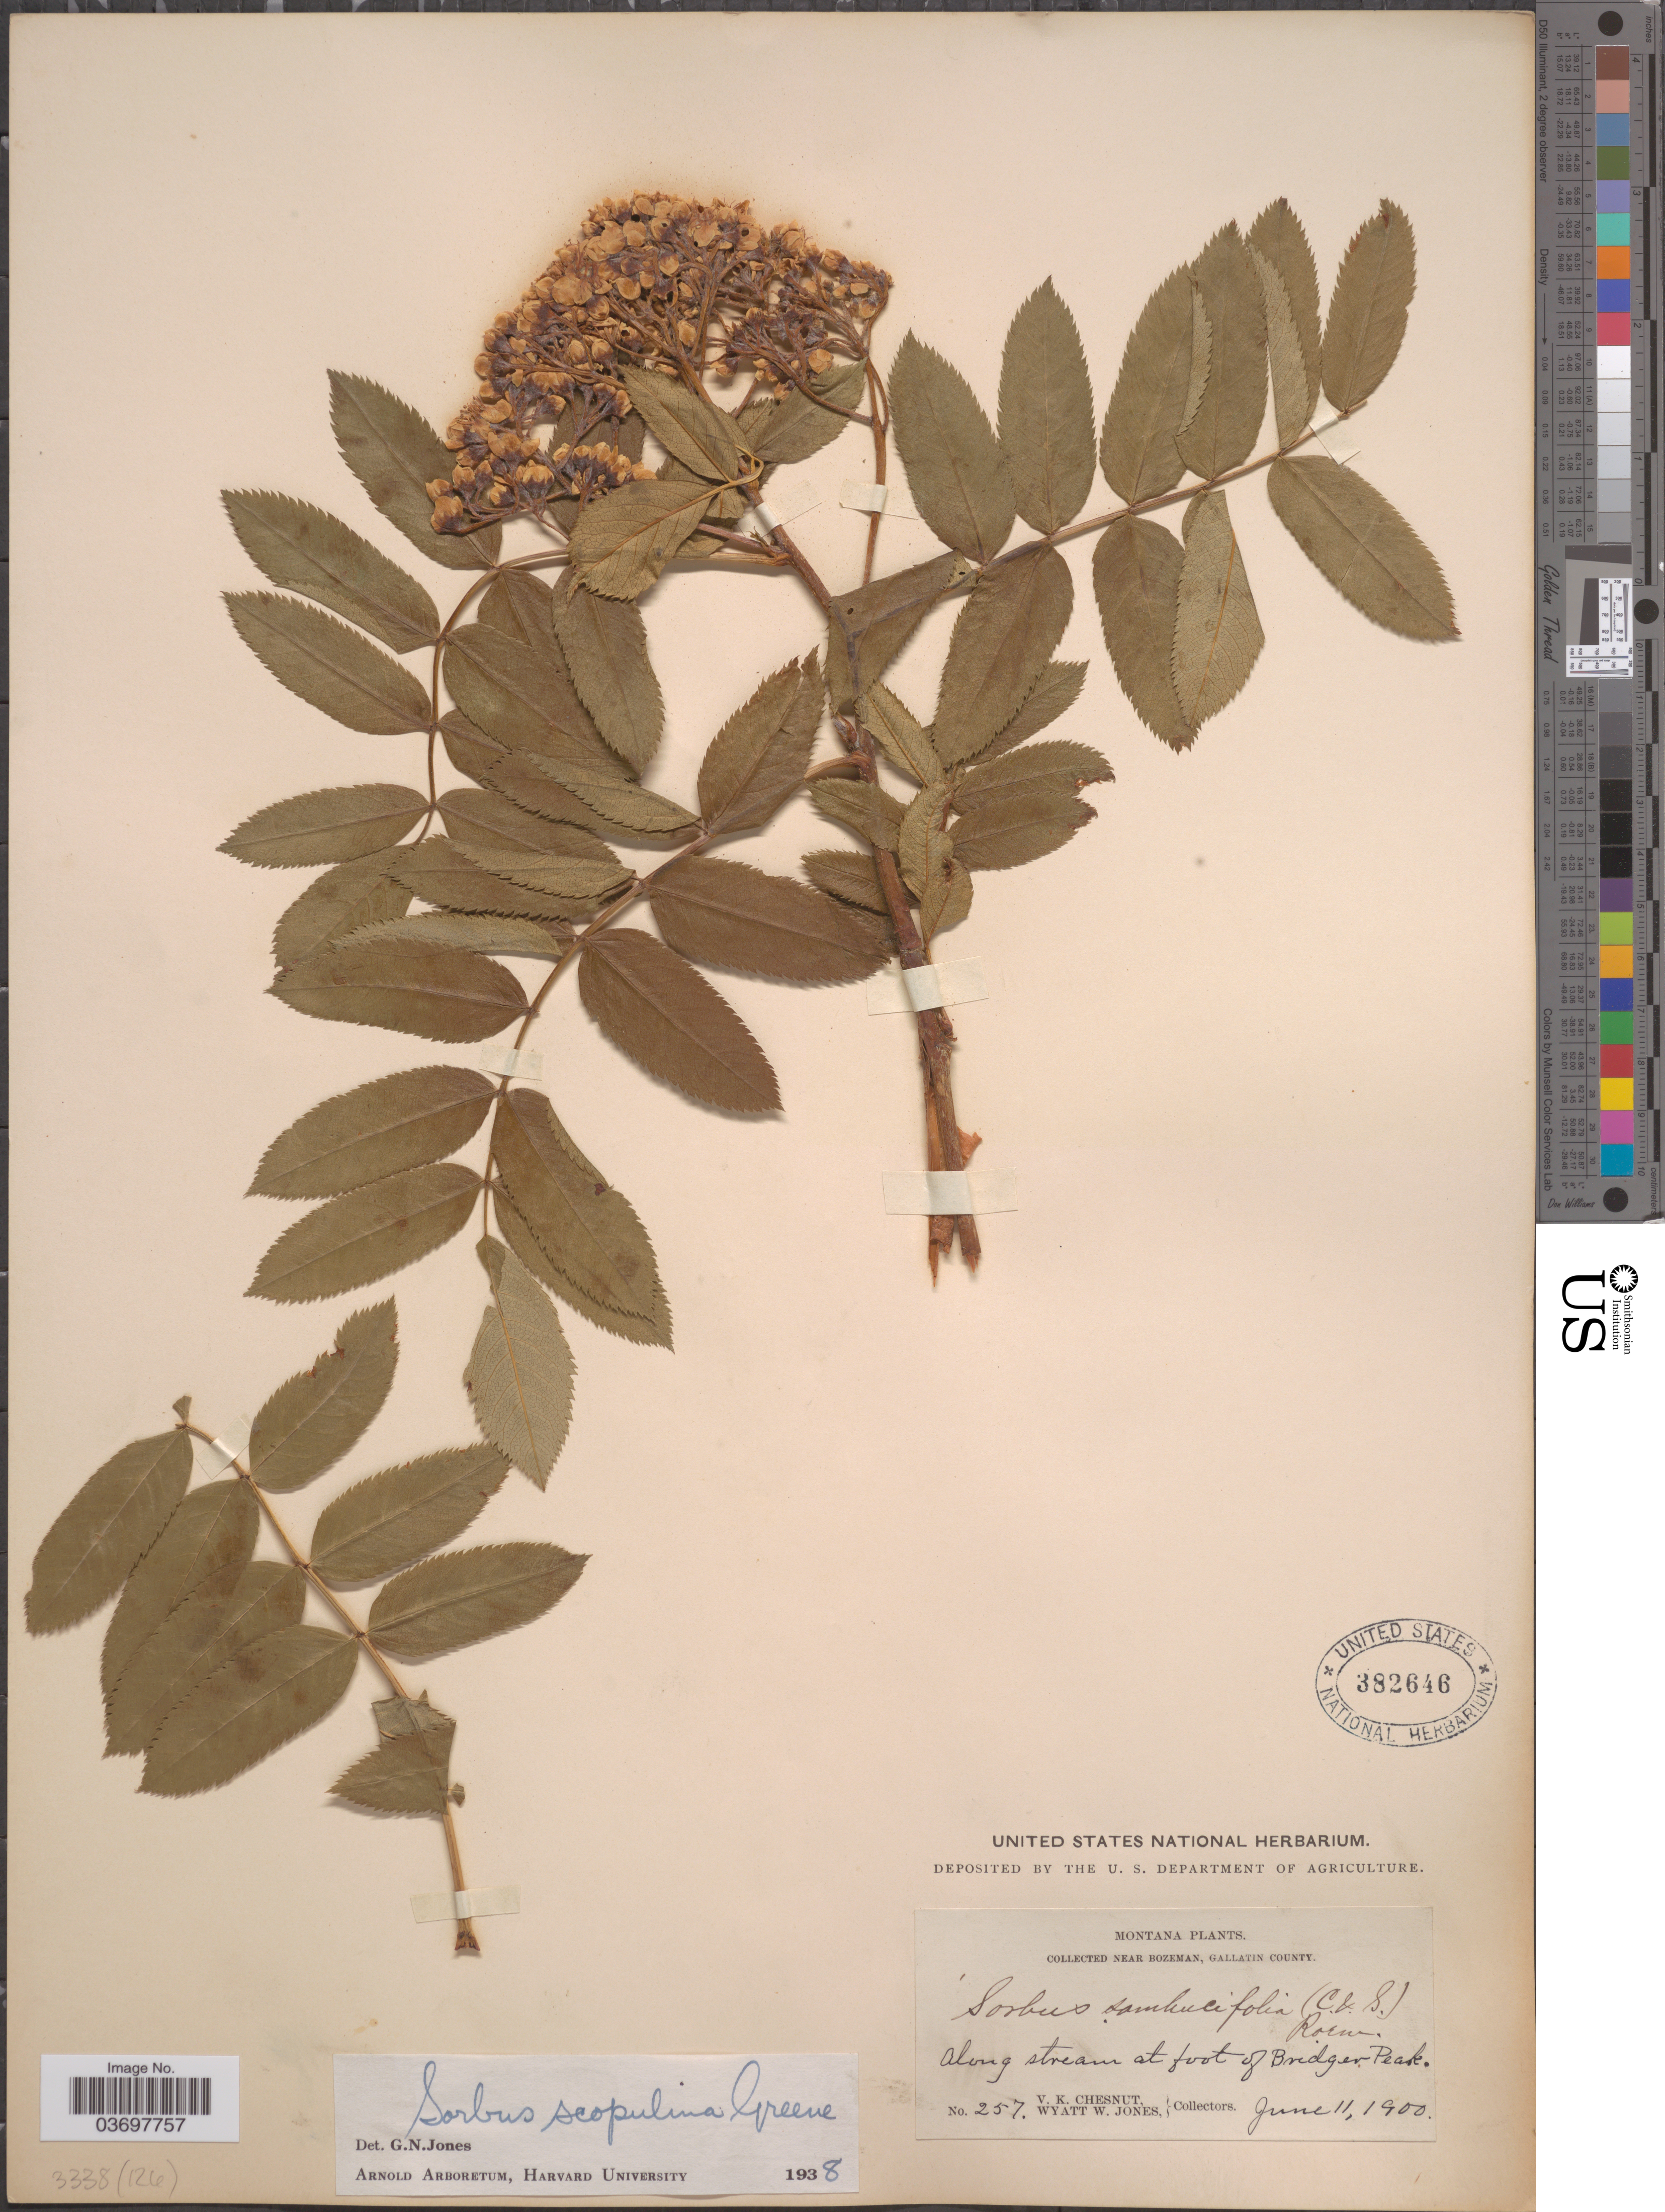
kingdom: Plantae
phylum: Tracheophyta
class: Magnoliopsida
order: Rosales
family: Rosaceae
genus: Sorbus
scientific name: Sorbus scopulina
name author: Greene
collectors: V. Chesnut & W. W. Jones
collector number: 257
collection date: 1900-06-11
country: United States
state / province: Montana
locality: Near Bozeman, Gallatin County. Along stream at foot of Bridger Peak.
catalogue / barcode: US 382646